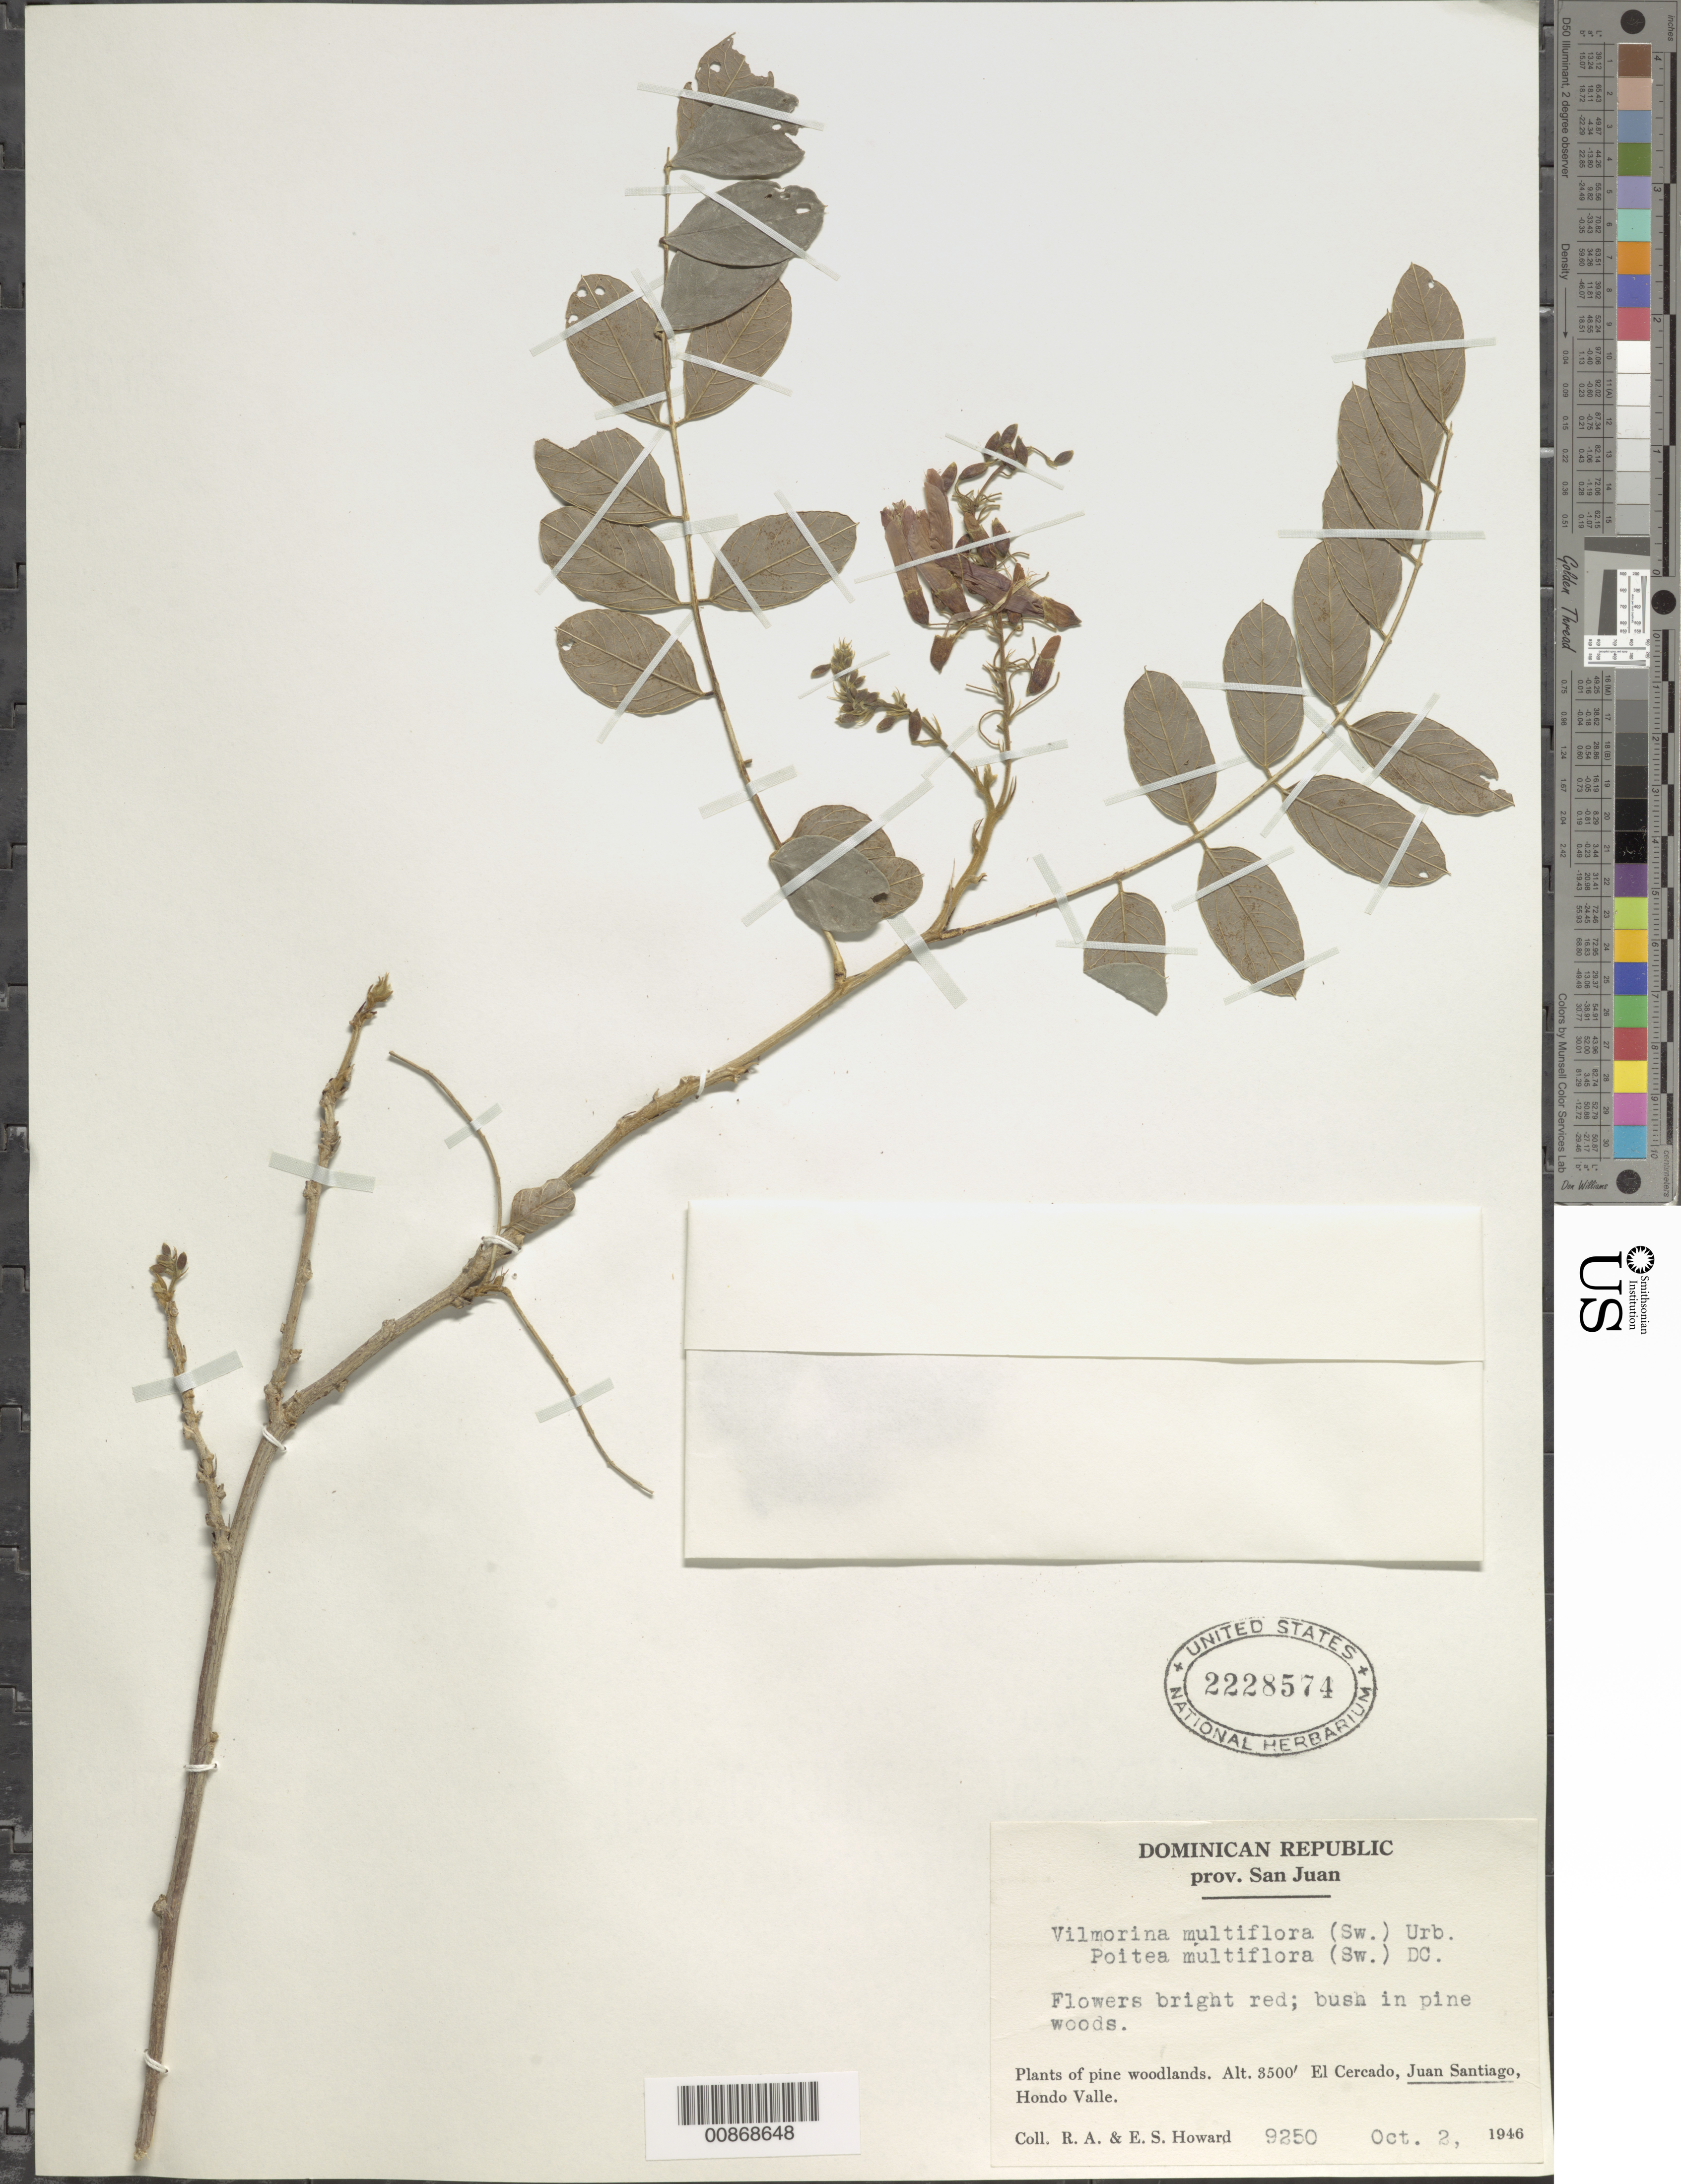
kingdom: Plantae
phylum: Tracheophyta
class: Magnoliopsida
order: Fabales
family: Fabaceae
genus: Poitea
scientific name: Poitea multiflora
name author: (Sw.) Urb.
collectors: R. A. Howard & E. S. Howard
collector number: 9250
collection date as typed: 02 Oct 1946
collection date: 1946-10-02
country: Dominican Republic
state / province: San Juan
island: Hispaniola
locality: El Cercado, Juan Santiago, Hondo Valle.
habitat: Pine woodlands.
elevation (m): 1067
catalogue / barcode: US 2228574